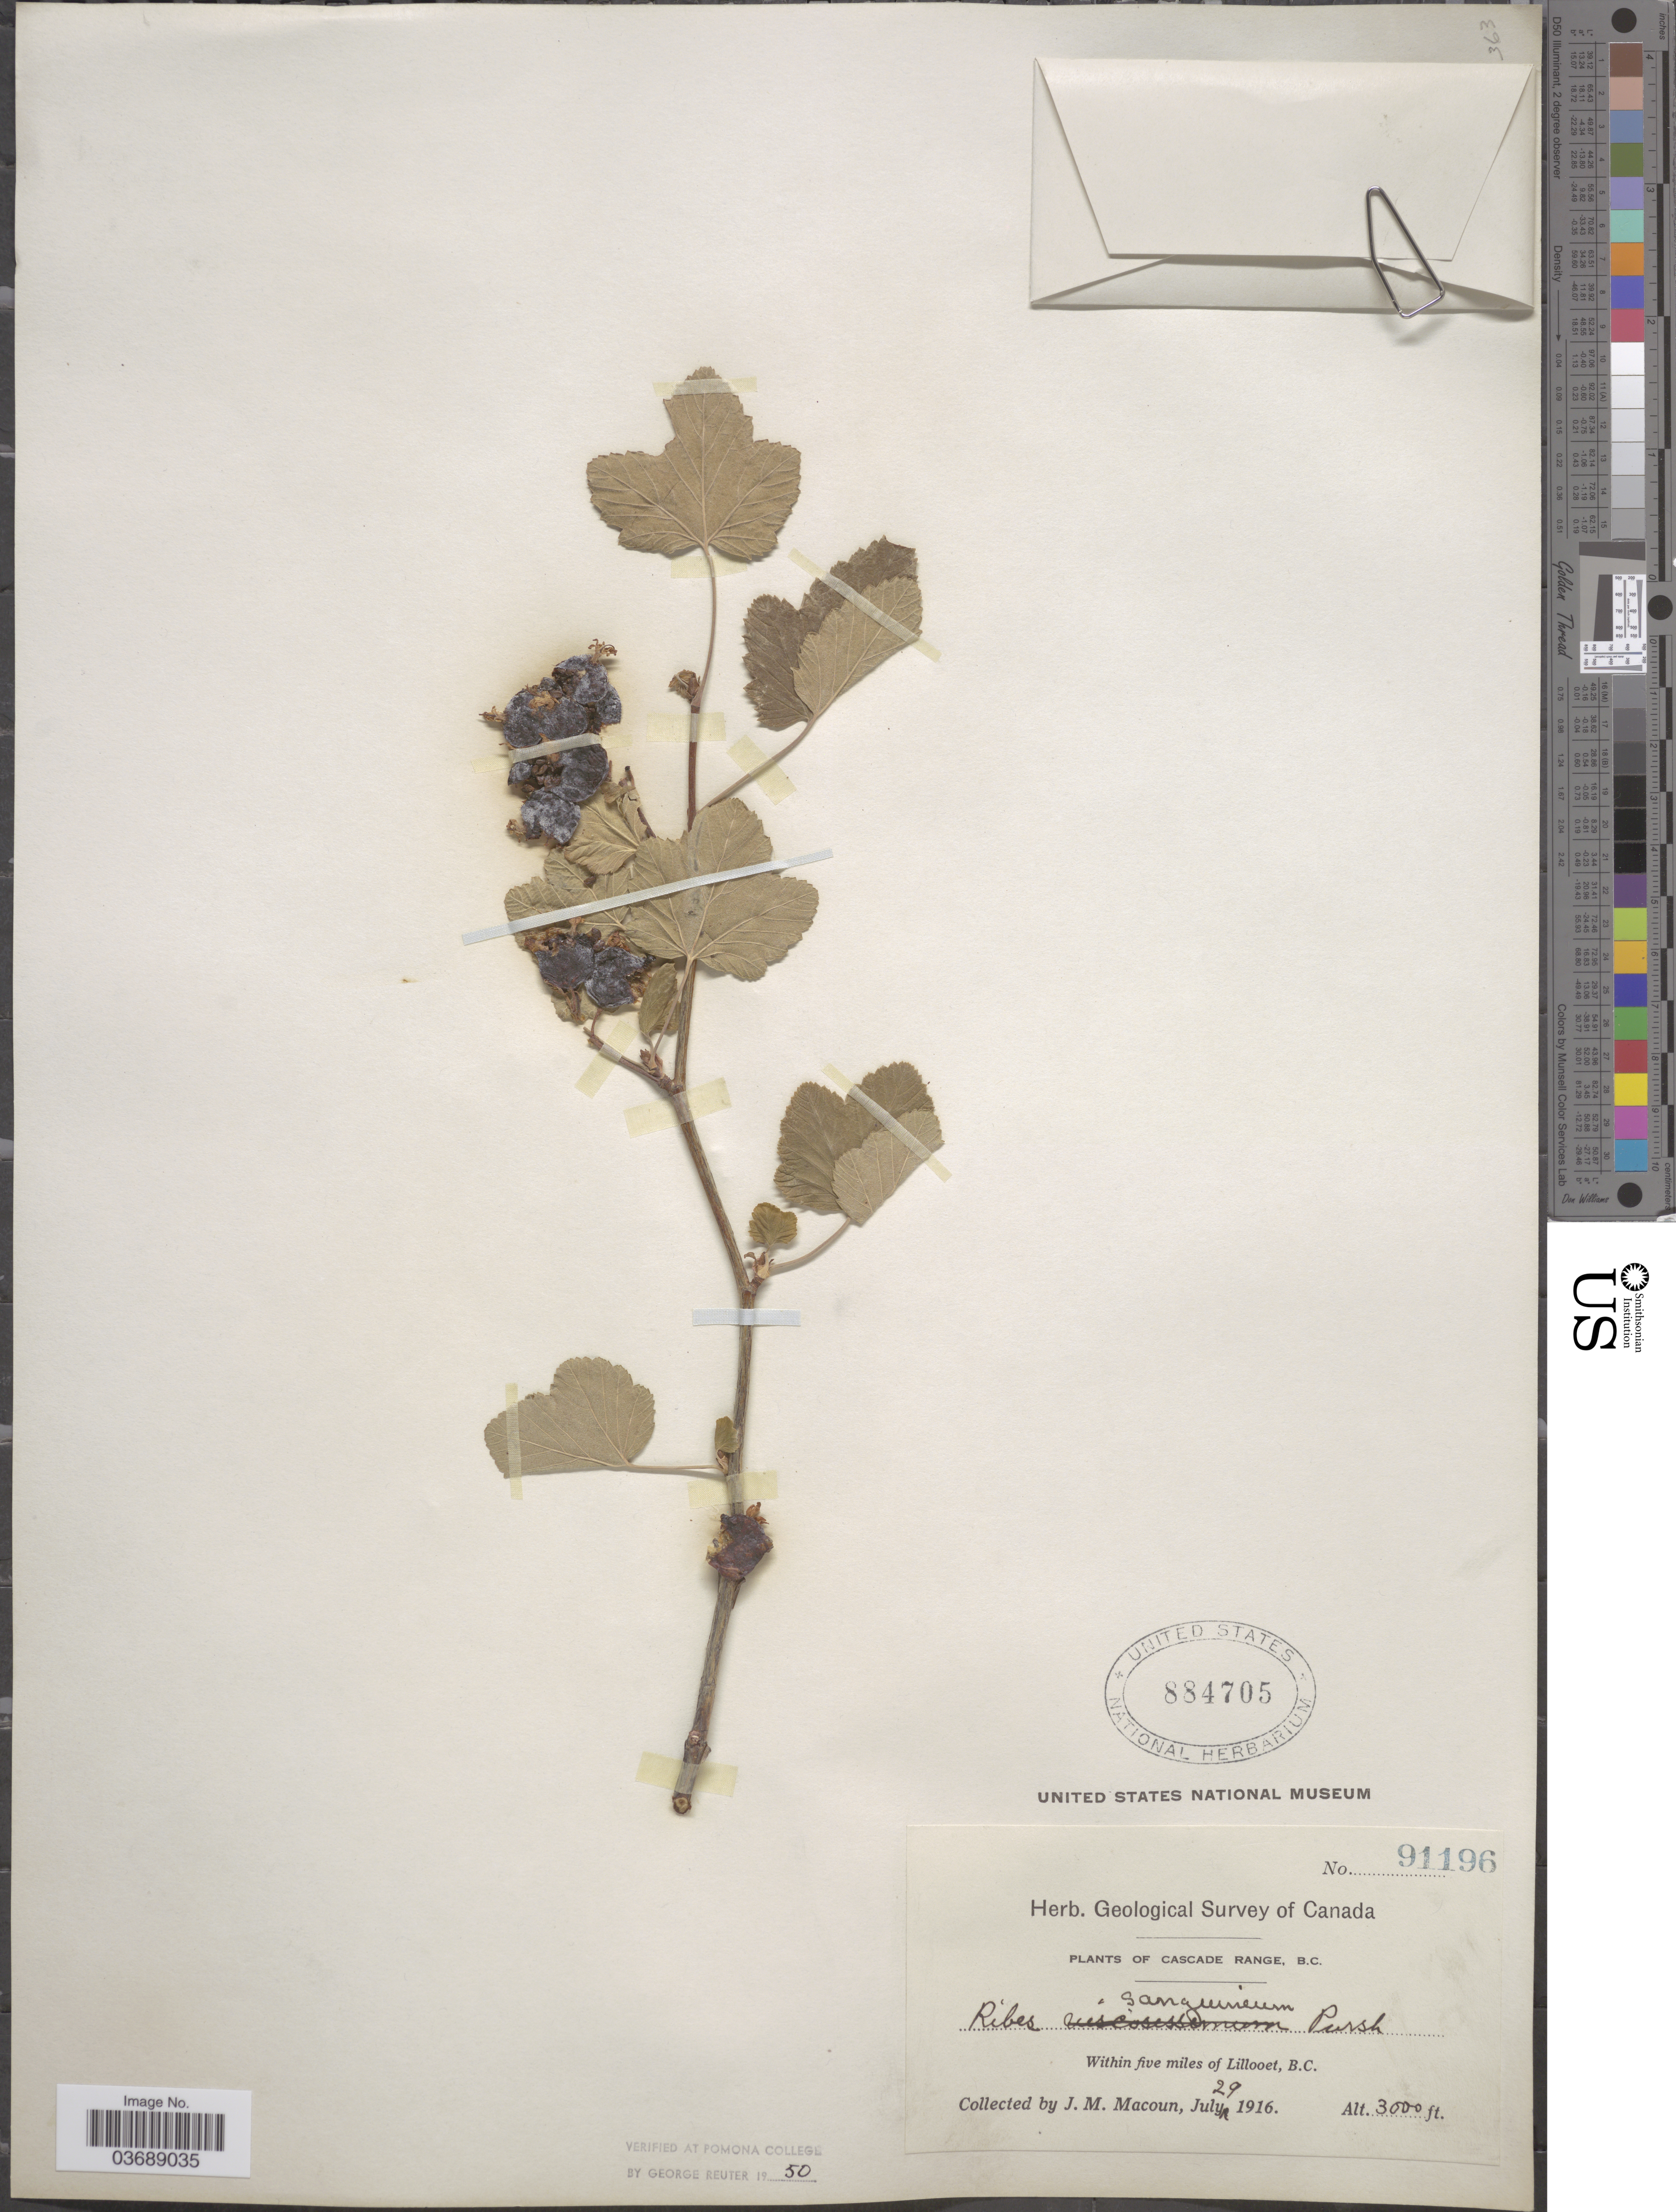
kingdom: Plantae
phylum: Tracheophyta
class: Magnoliopsida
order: Saxifragales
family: Grossulariaceae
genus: Ribes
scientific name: Ribes sanguineum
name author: Pursh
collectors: J. M. Macoun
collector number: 91196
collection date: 1916-07-29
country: Canada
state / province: British Columbia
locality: Cascade Range. Within five miles of Lillooet.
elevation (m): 914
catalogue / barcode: US 884705